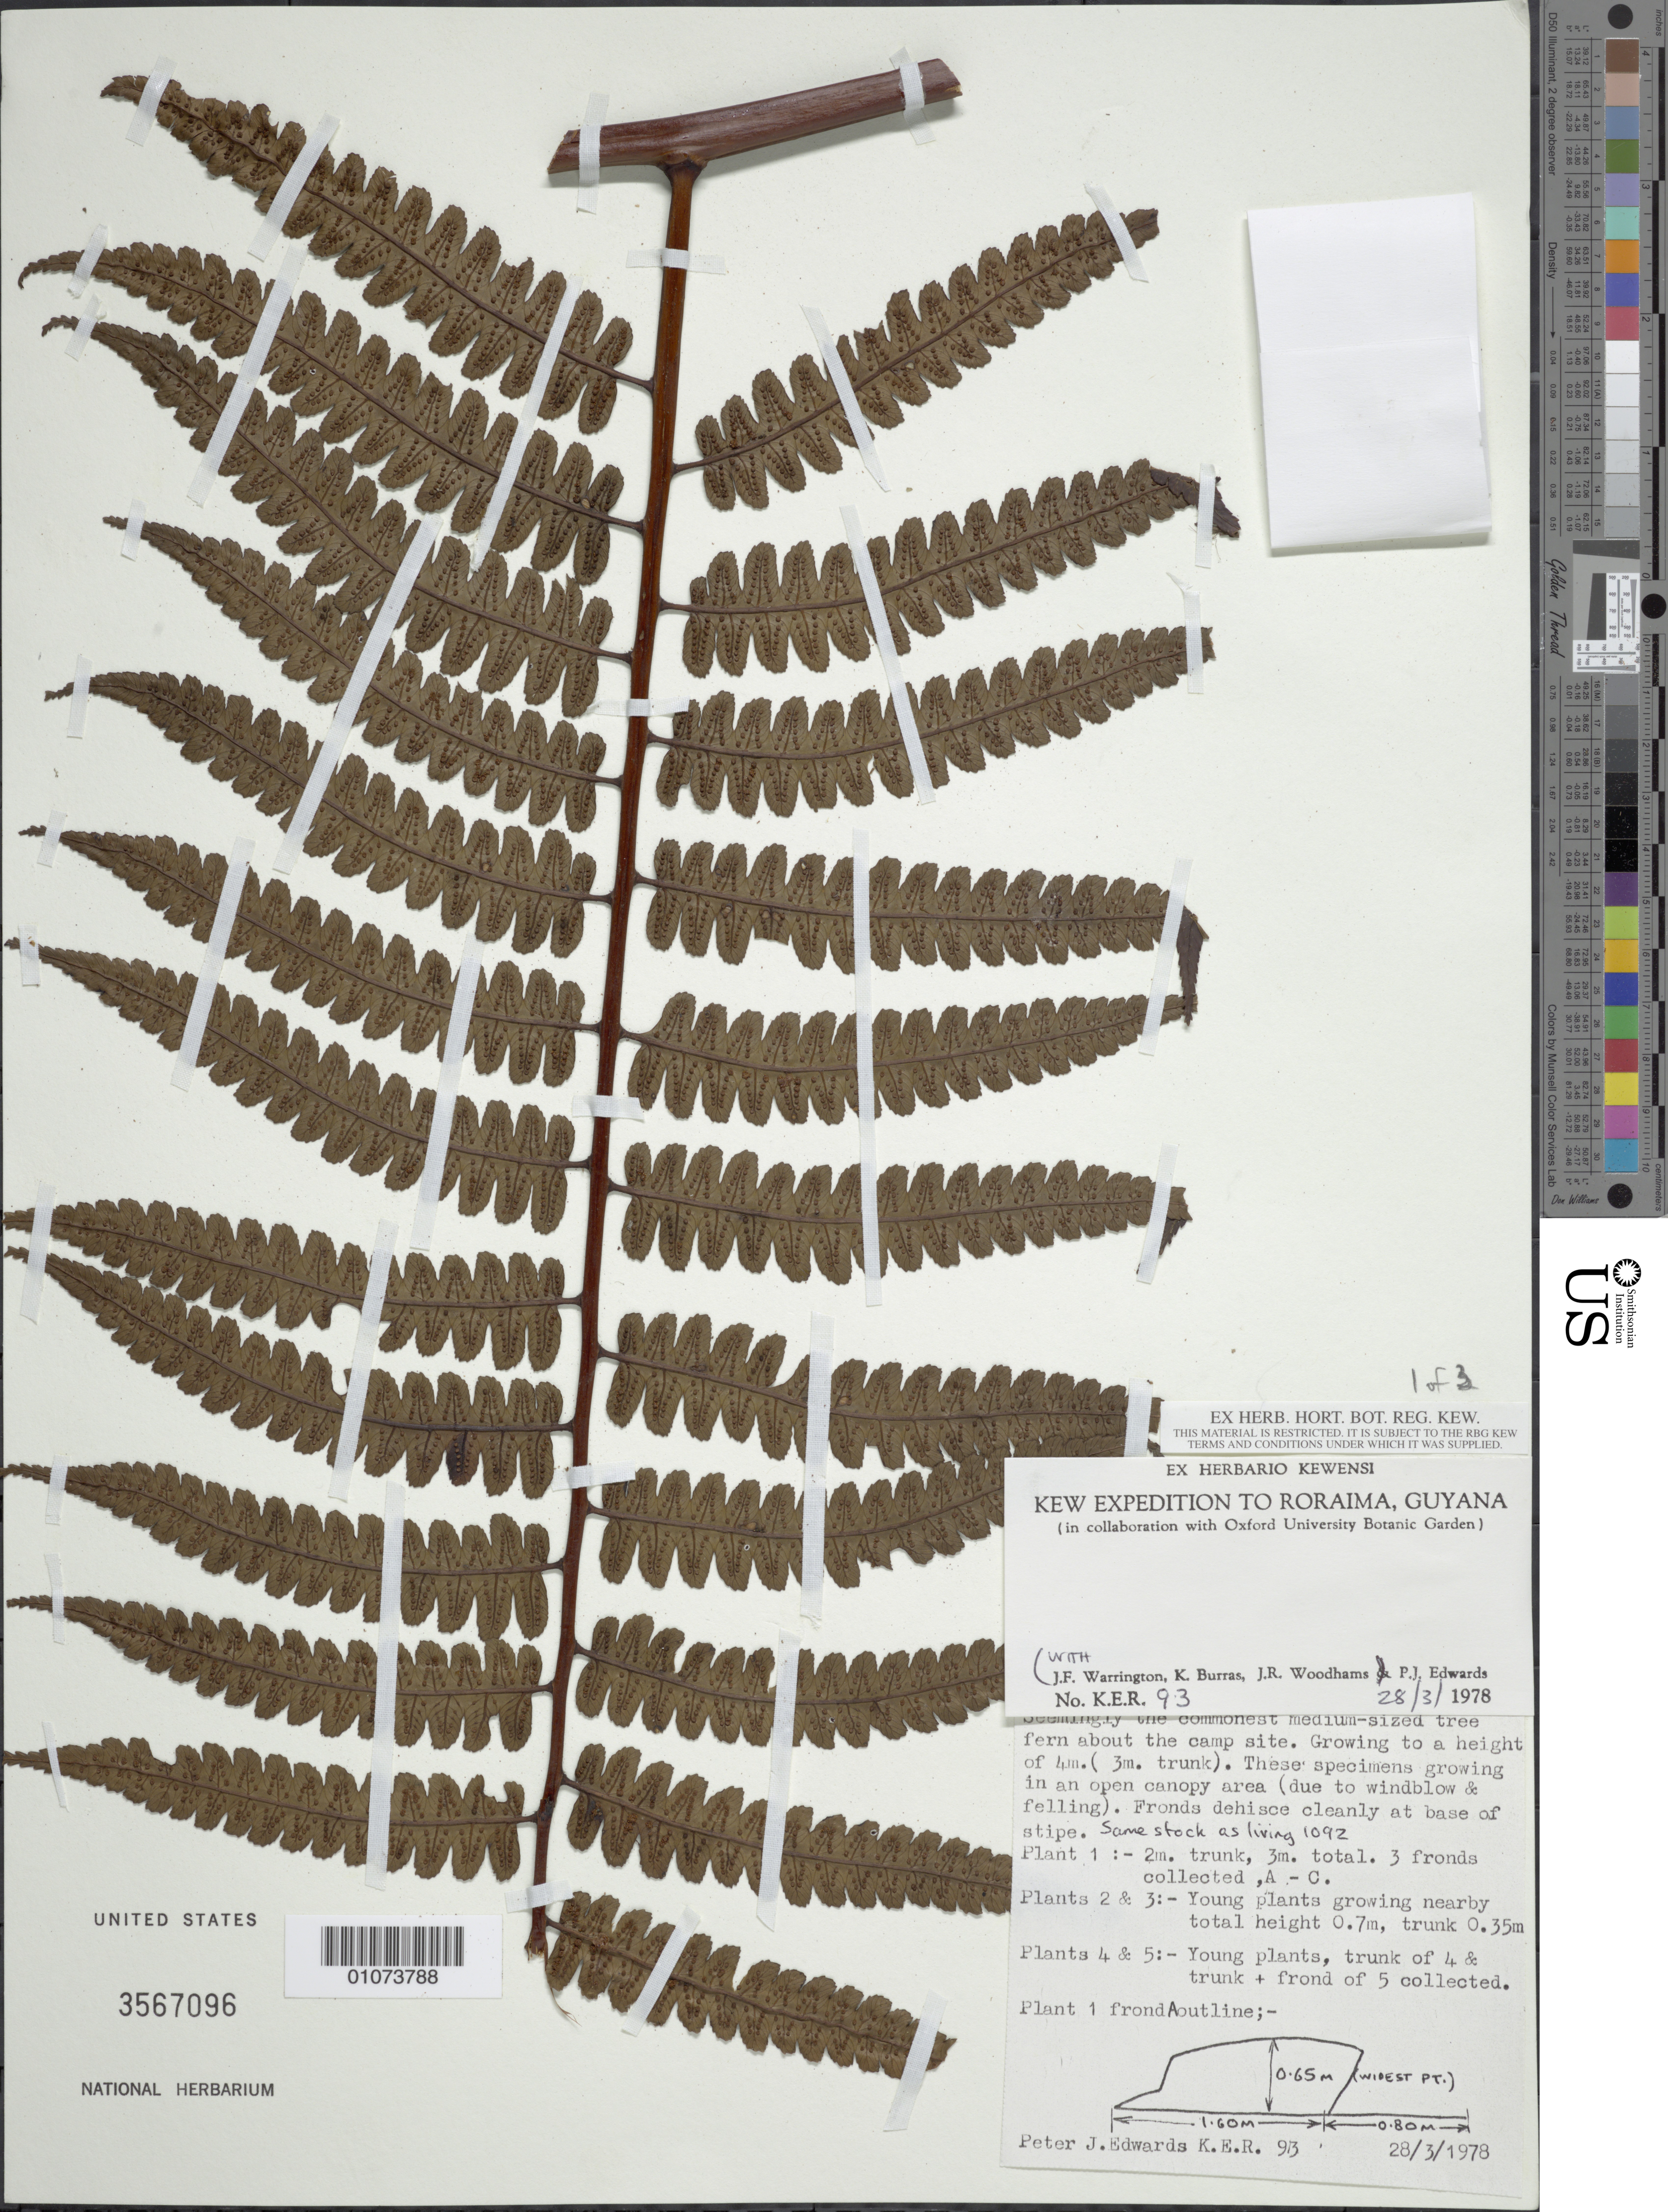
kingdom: Plantae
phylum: Tracheophyta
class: Polypodiopsida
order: Cyatheales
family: Cyatheaceae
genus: Cyathea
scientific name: Cyathea sp.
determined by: Holttum, Richard E.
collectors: P. Edwards, J. Warrington, K. Burras & J. Woodhams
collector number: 93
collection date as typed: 28-Mar-78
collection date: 1978-03-28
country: Guyana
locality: Roraima, NW-facing slopes, vic of Camp 6 (near the end of the 'Waruma Trail'), c.1ml. N.of the 'prow' at 4,200 ft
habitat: Montane rainforest, with some canopy openings. Canopy 50-80ft. Many small tress & shrubs below, including palms & tree ferns. Moderately dense…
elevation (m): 1311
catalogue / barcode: US 3567096